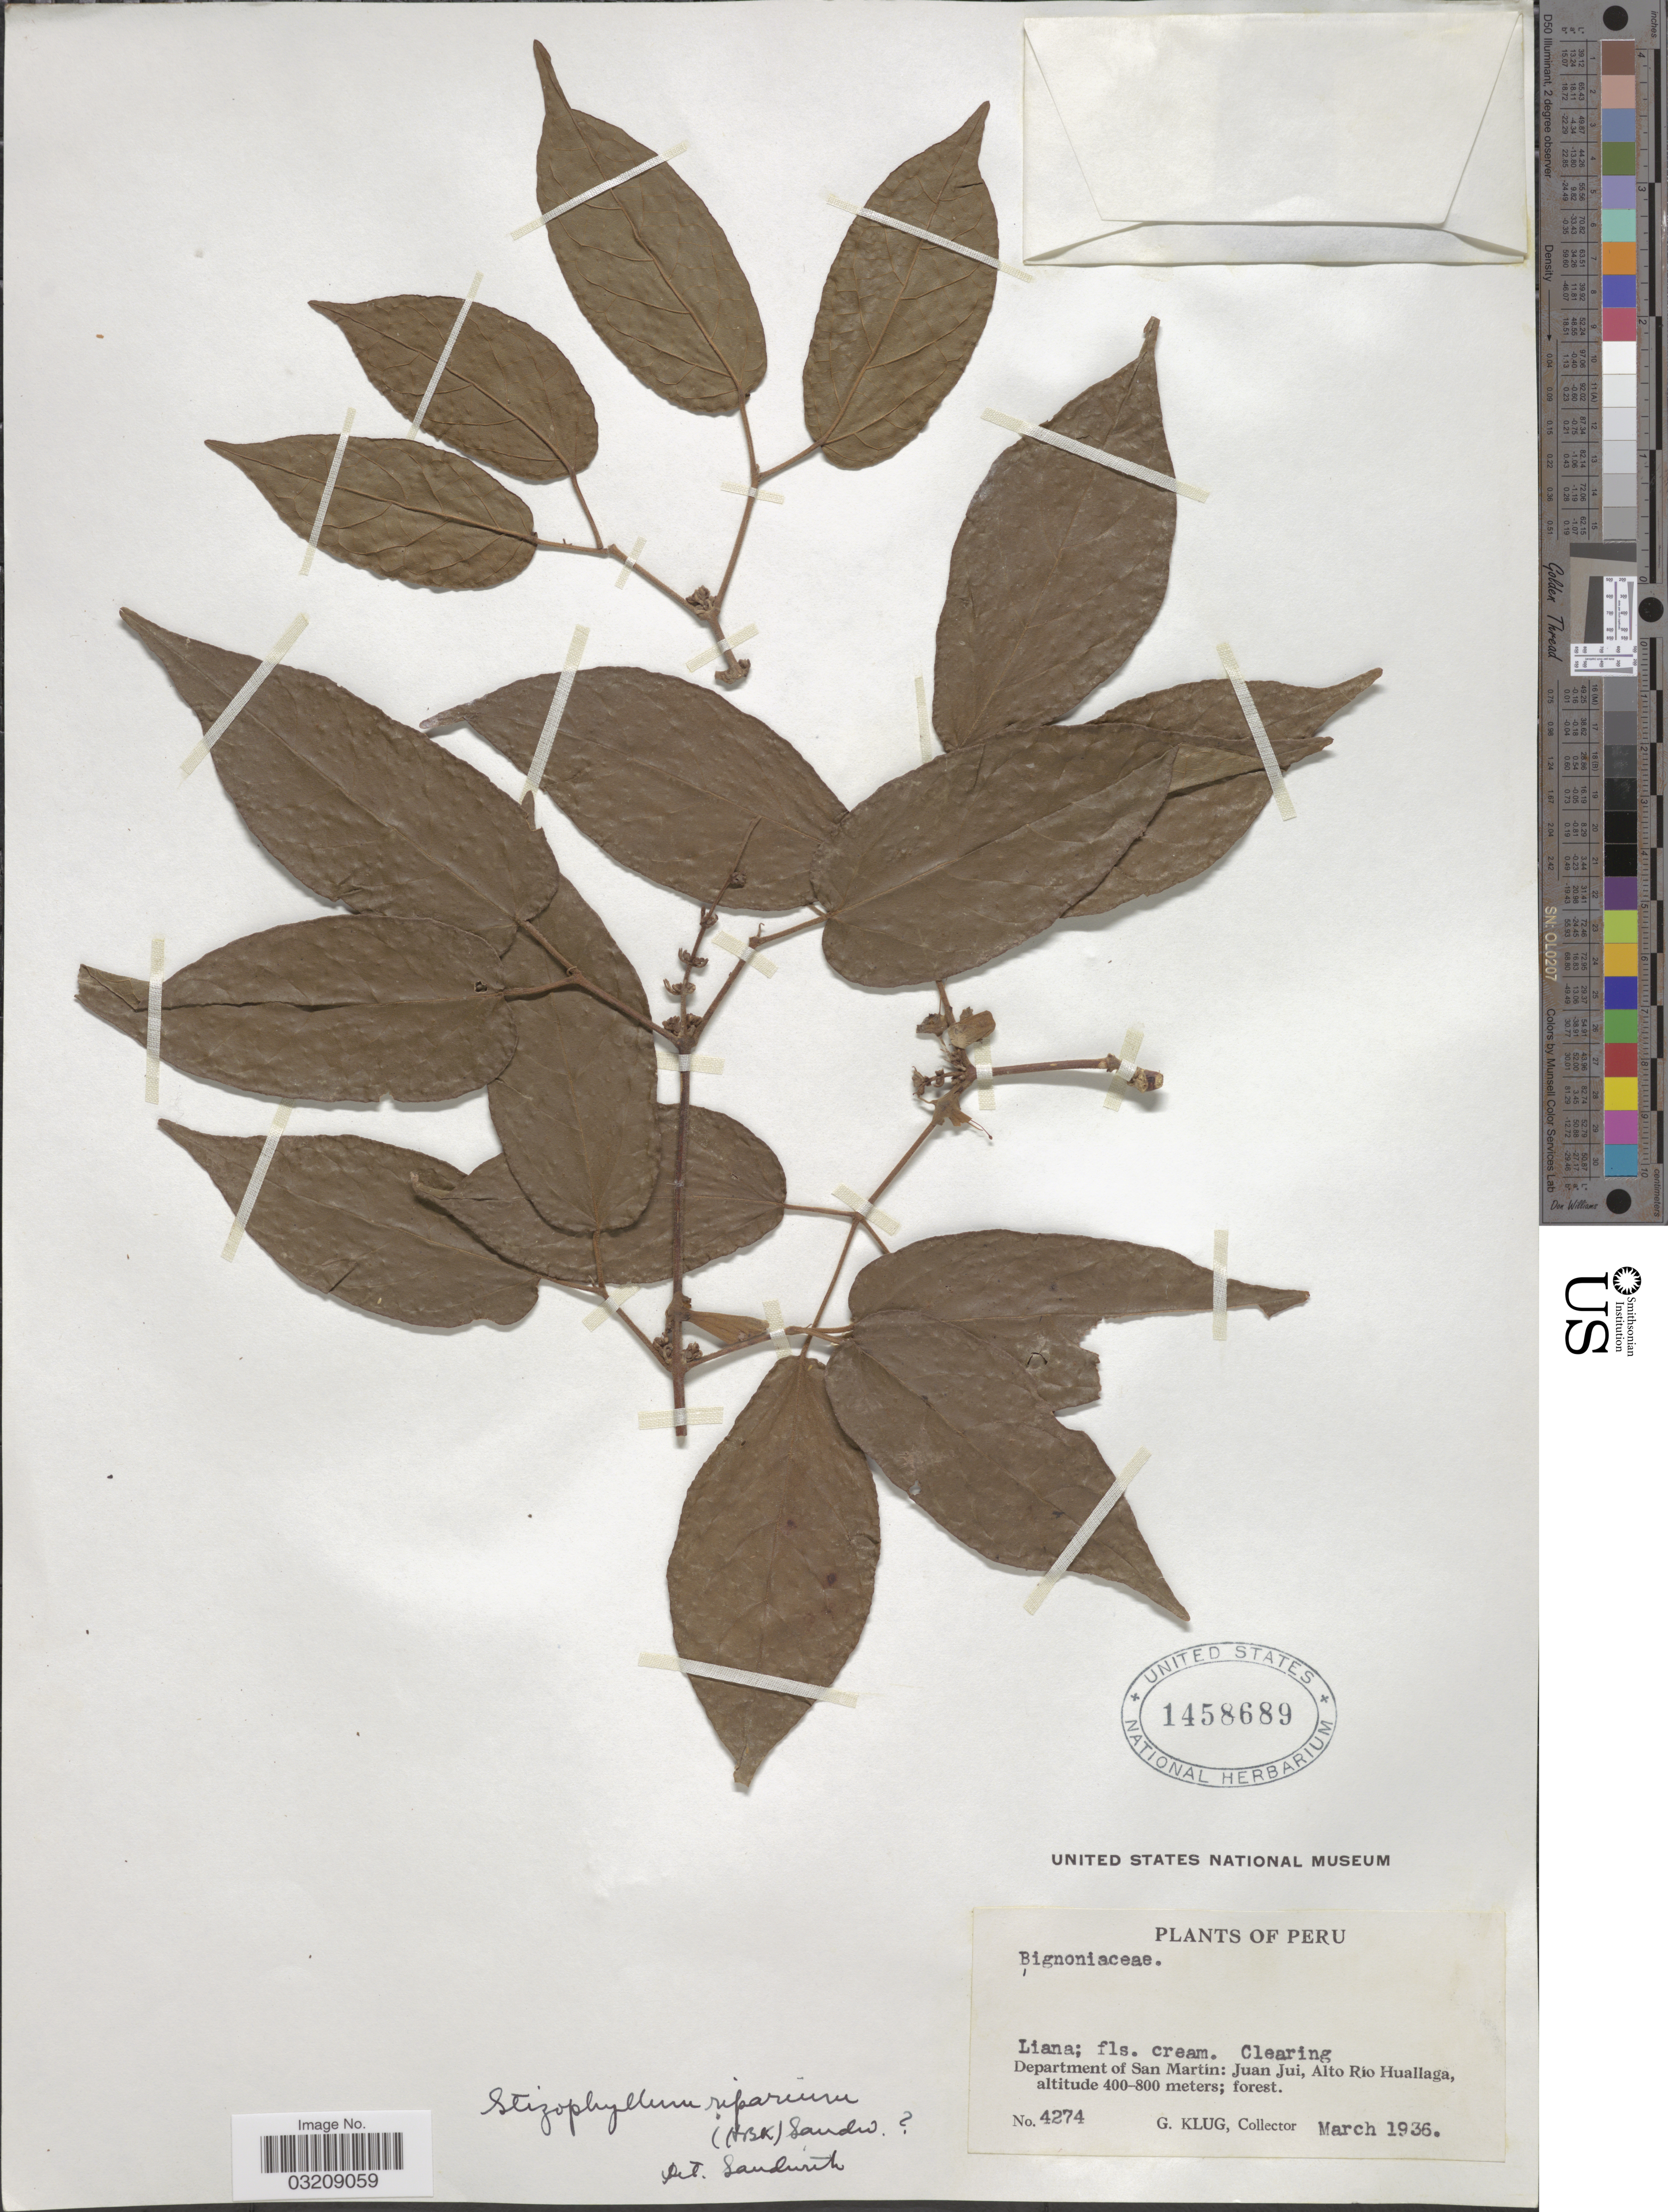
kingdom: Plantae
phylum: Tracheophyta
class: Magnoliopsida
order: Lamiales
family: Bignoniaceae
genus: Stizophyllum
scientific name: Stizophyllum riparium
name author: (Kunth) Sandwith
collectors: G. Klug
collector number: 4274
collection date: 1936-03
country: Peru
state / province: San Martín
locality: Department of San Martín: Juan Jui, Alto Río Huallaga.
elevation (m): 400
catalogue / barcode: US 1458689